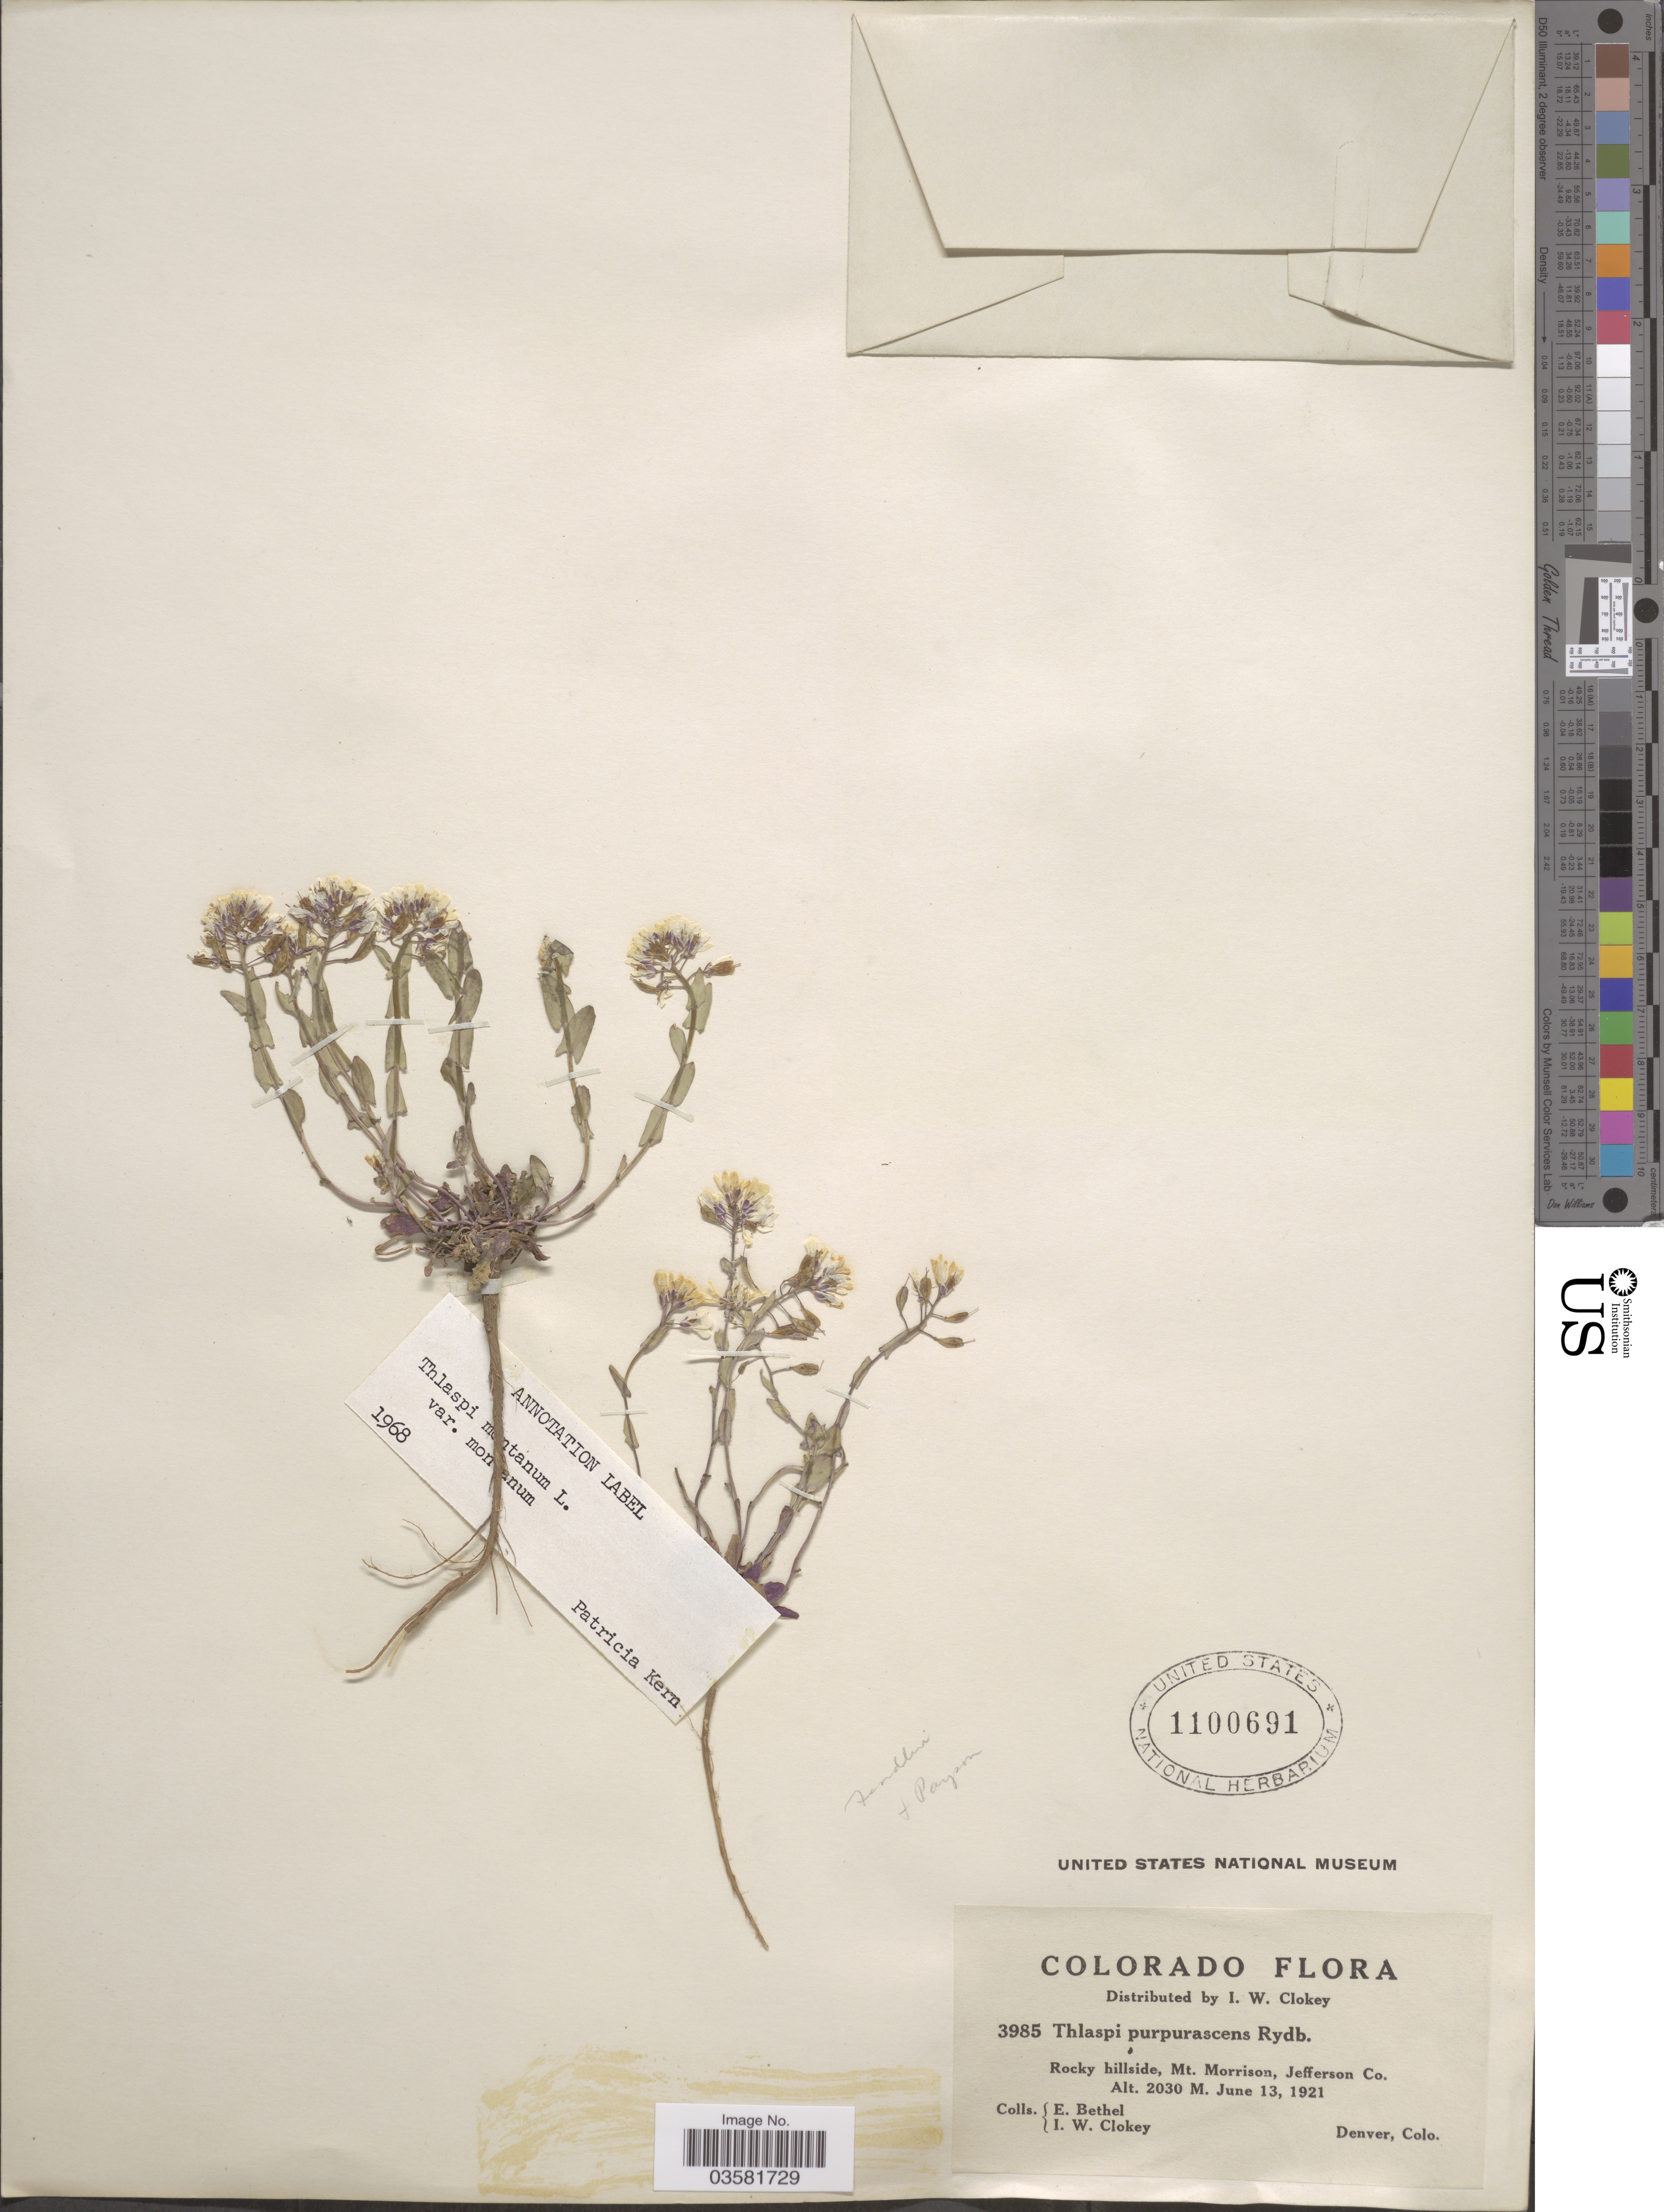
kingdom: Plantae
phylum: Tracheophyta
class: Magnoliopsida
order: Brassicales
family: Brassicaceae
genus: Thlaspi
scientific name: Thlaspi montanum var. montanum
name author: L.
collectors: E. Bethel & I. W. Clokey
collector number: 3985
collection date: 1921-06-13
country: United States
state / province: Colorado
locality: Rocky hillside, Mt. Morrison, Jefferson Co.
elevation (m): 2030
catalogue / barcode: US 1100691